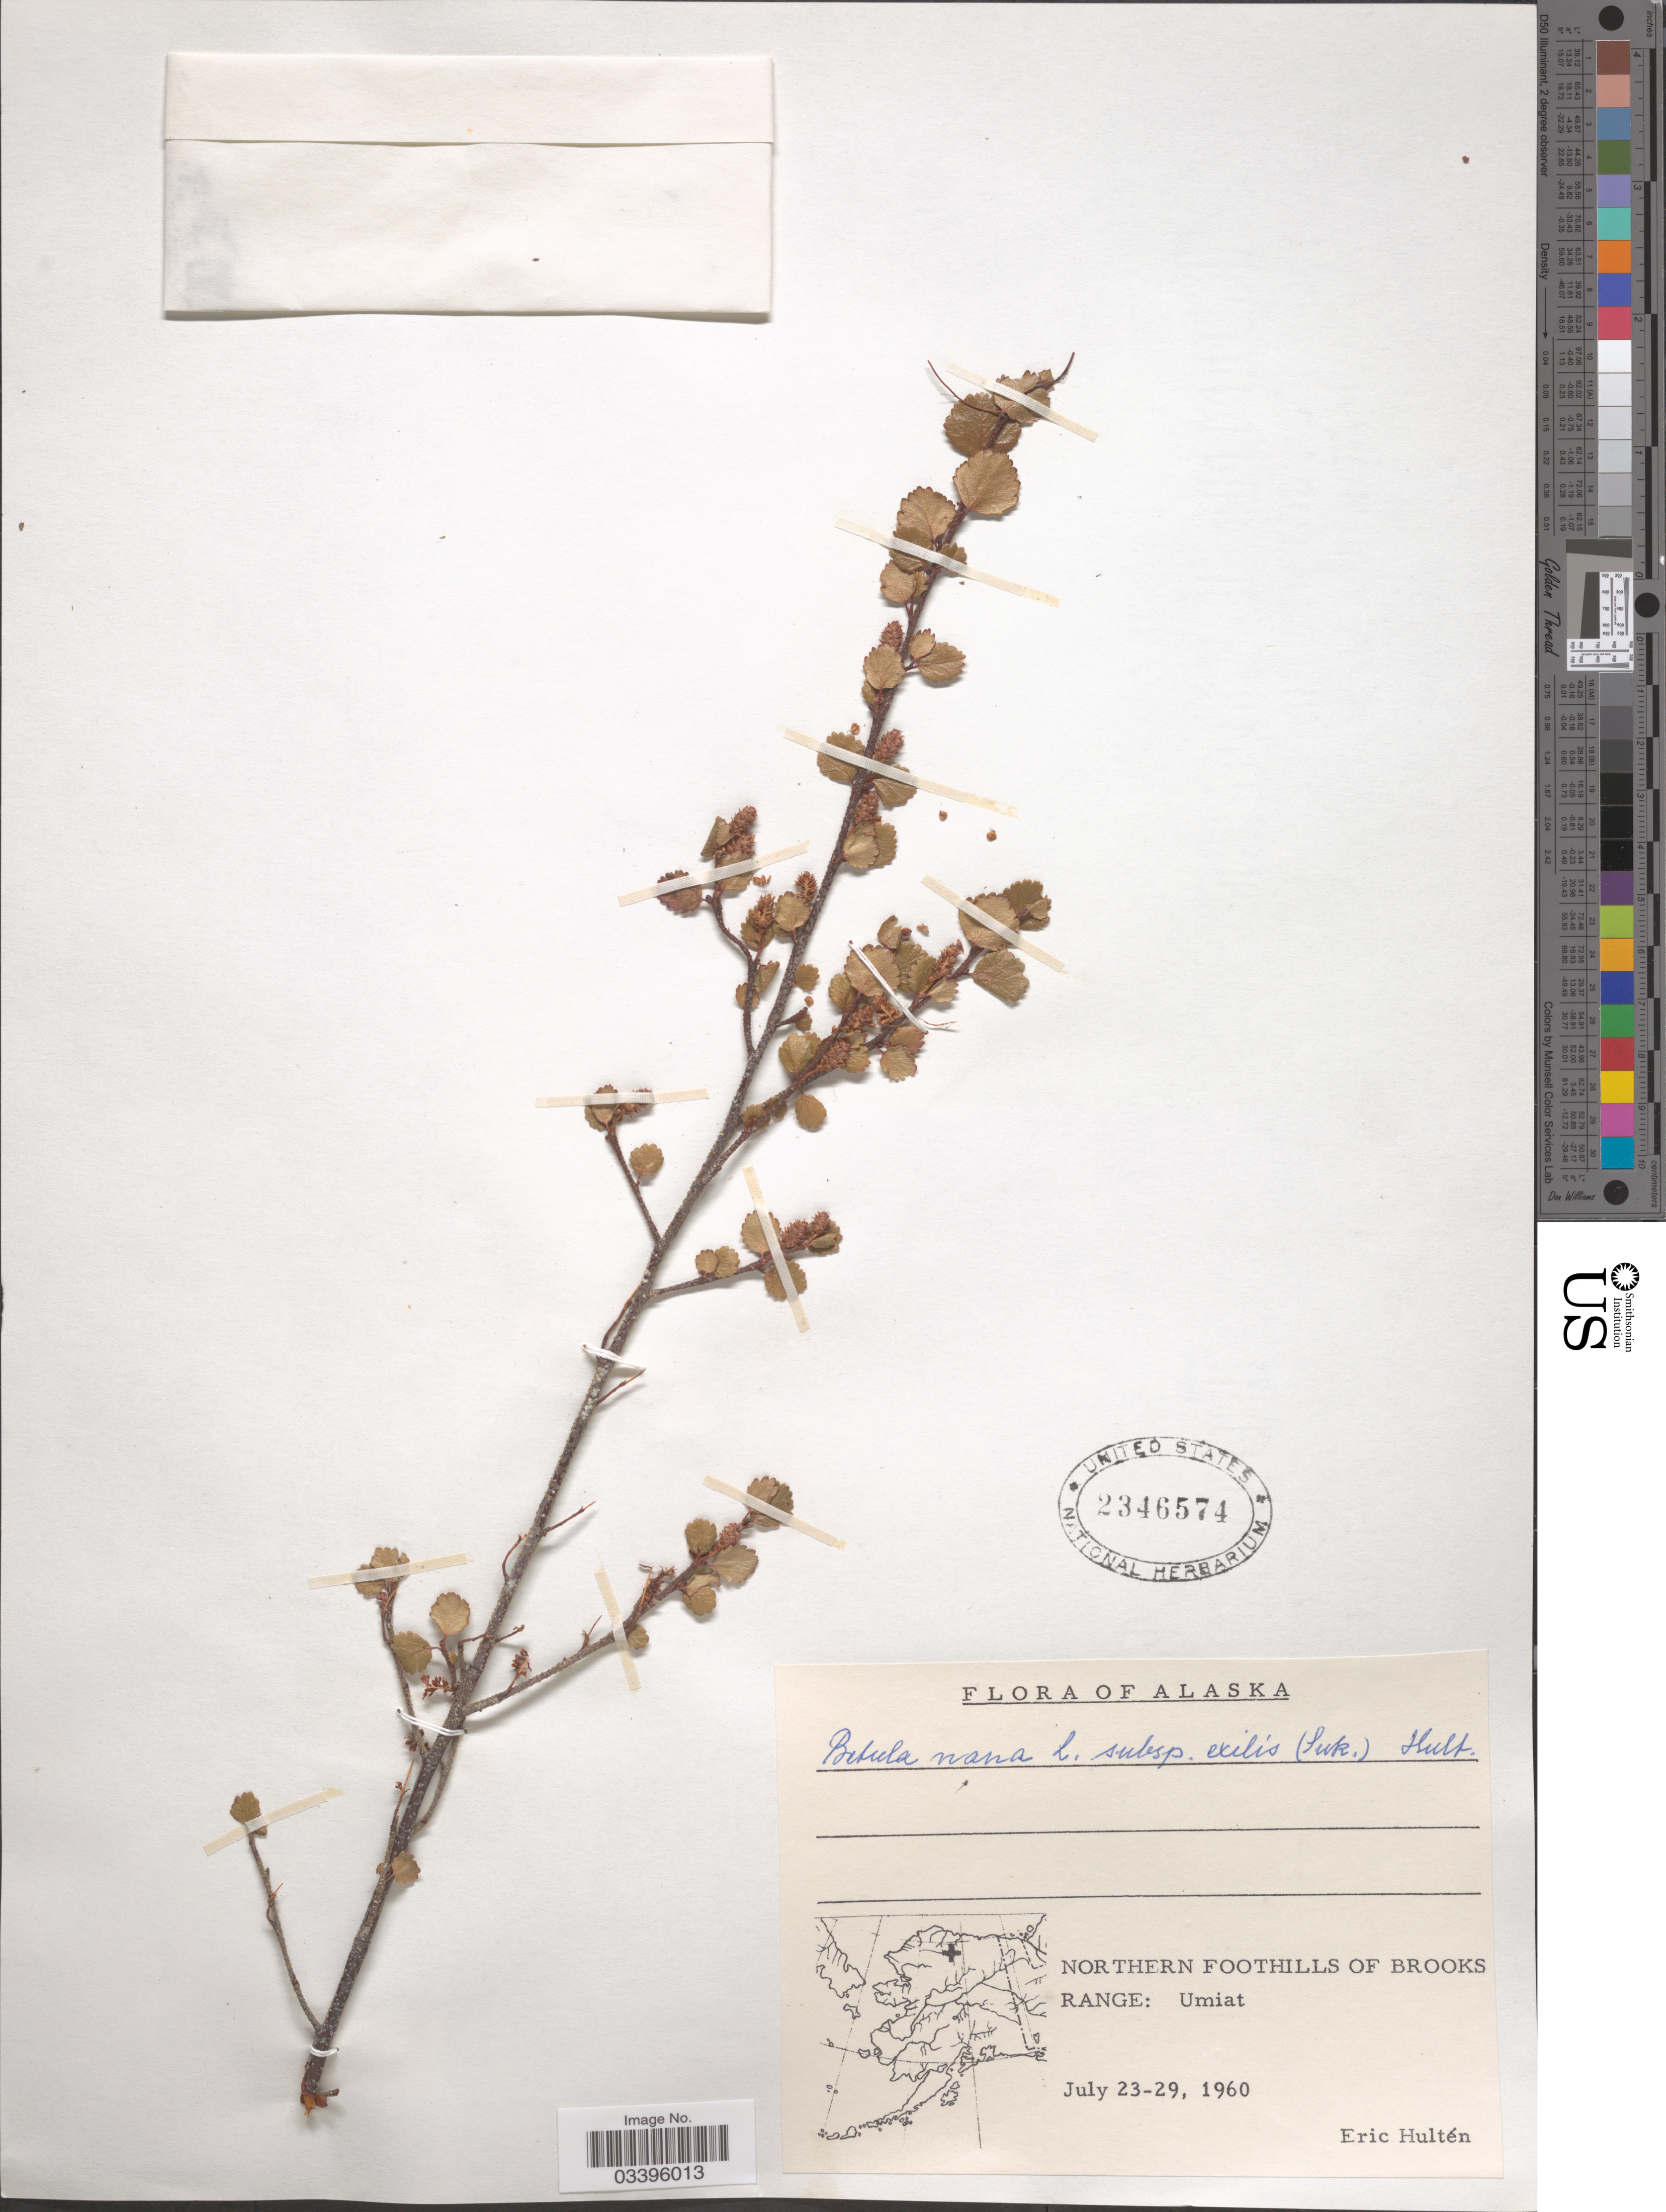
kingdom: Plantae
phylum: Tracheophyta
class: Magnoliopsida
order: Fagales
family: Betulaceae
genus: Betula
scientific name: Betula nana subsp. exilis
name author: L.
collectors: E. G. Hultén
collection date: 1960-07-23/1960-07-29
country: United States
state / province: Alaska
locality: Northern Foothills of Brooks Range: Umiat.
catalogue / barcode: US 2346574